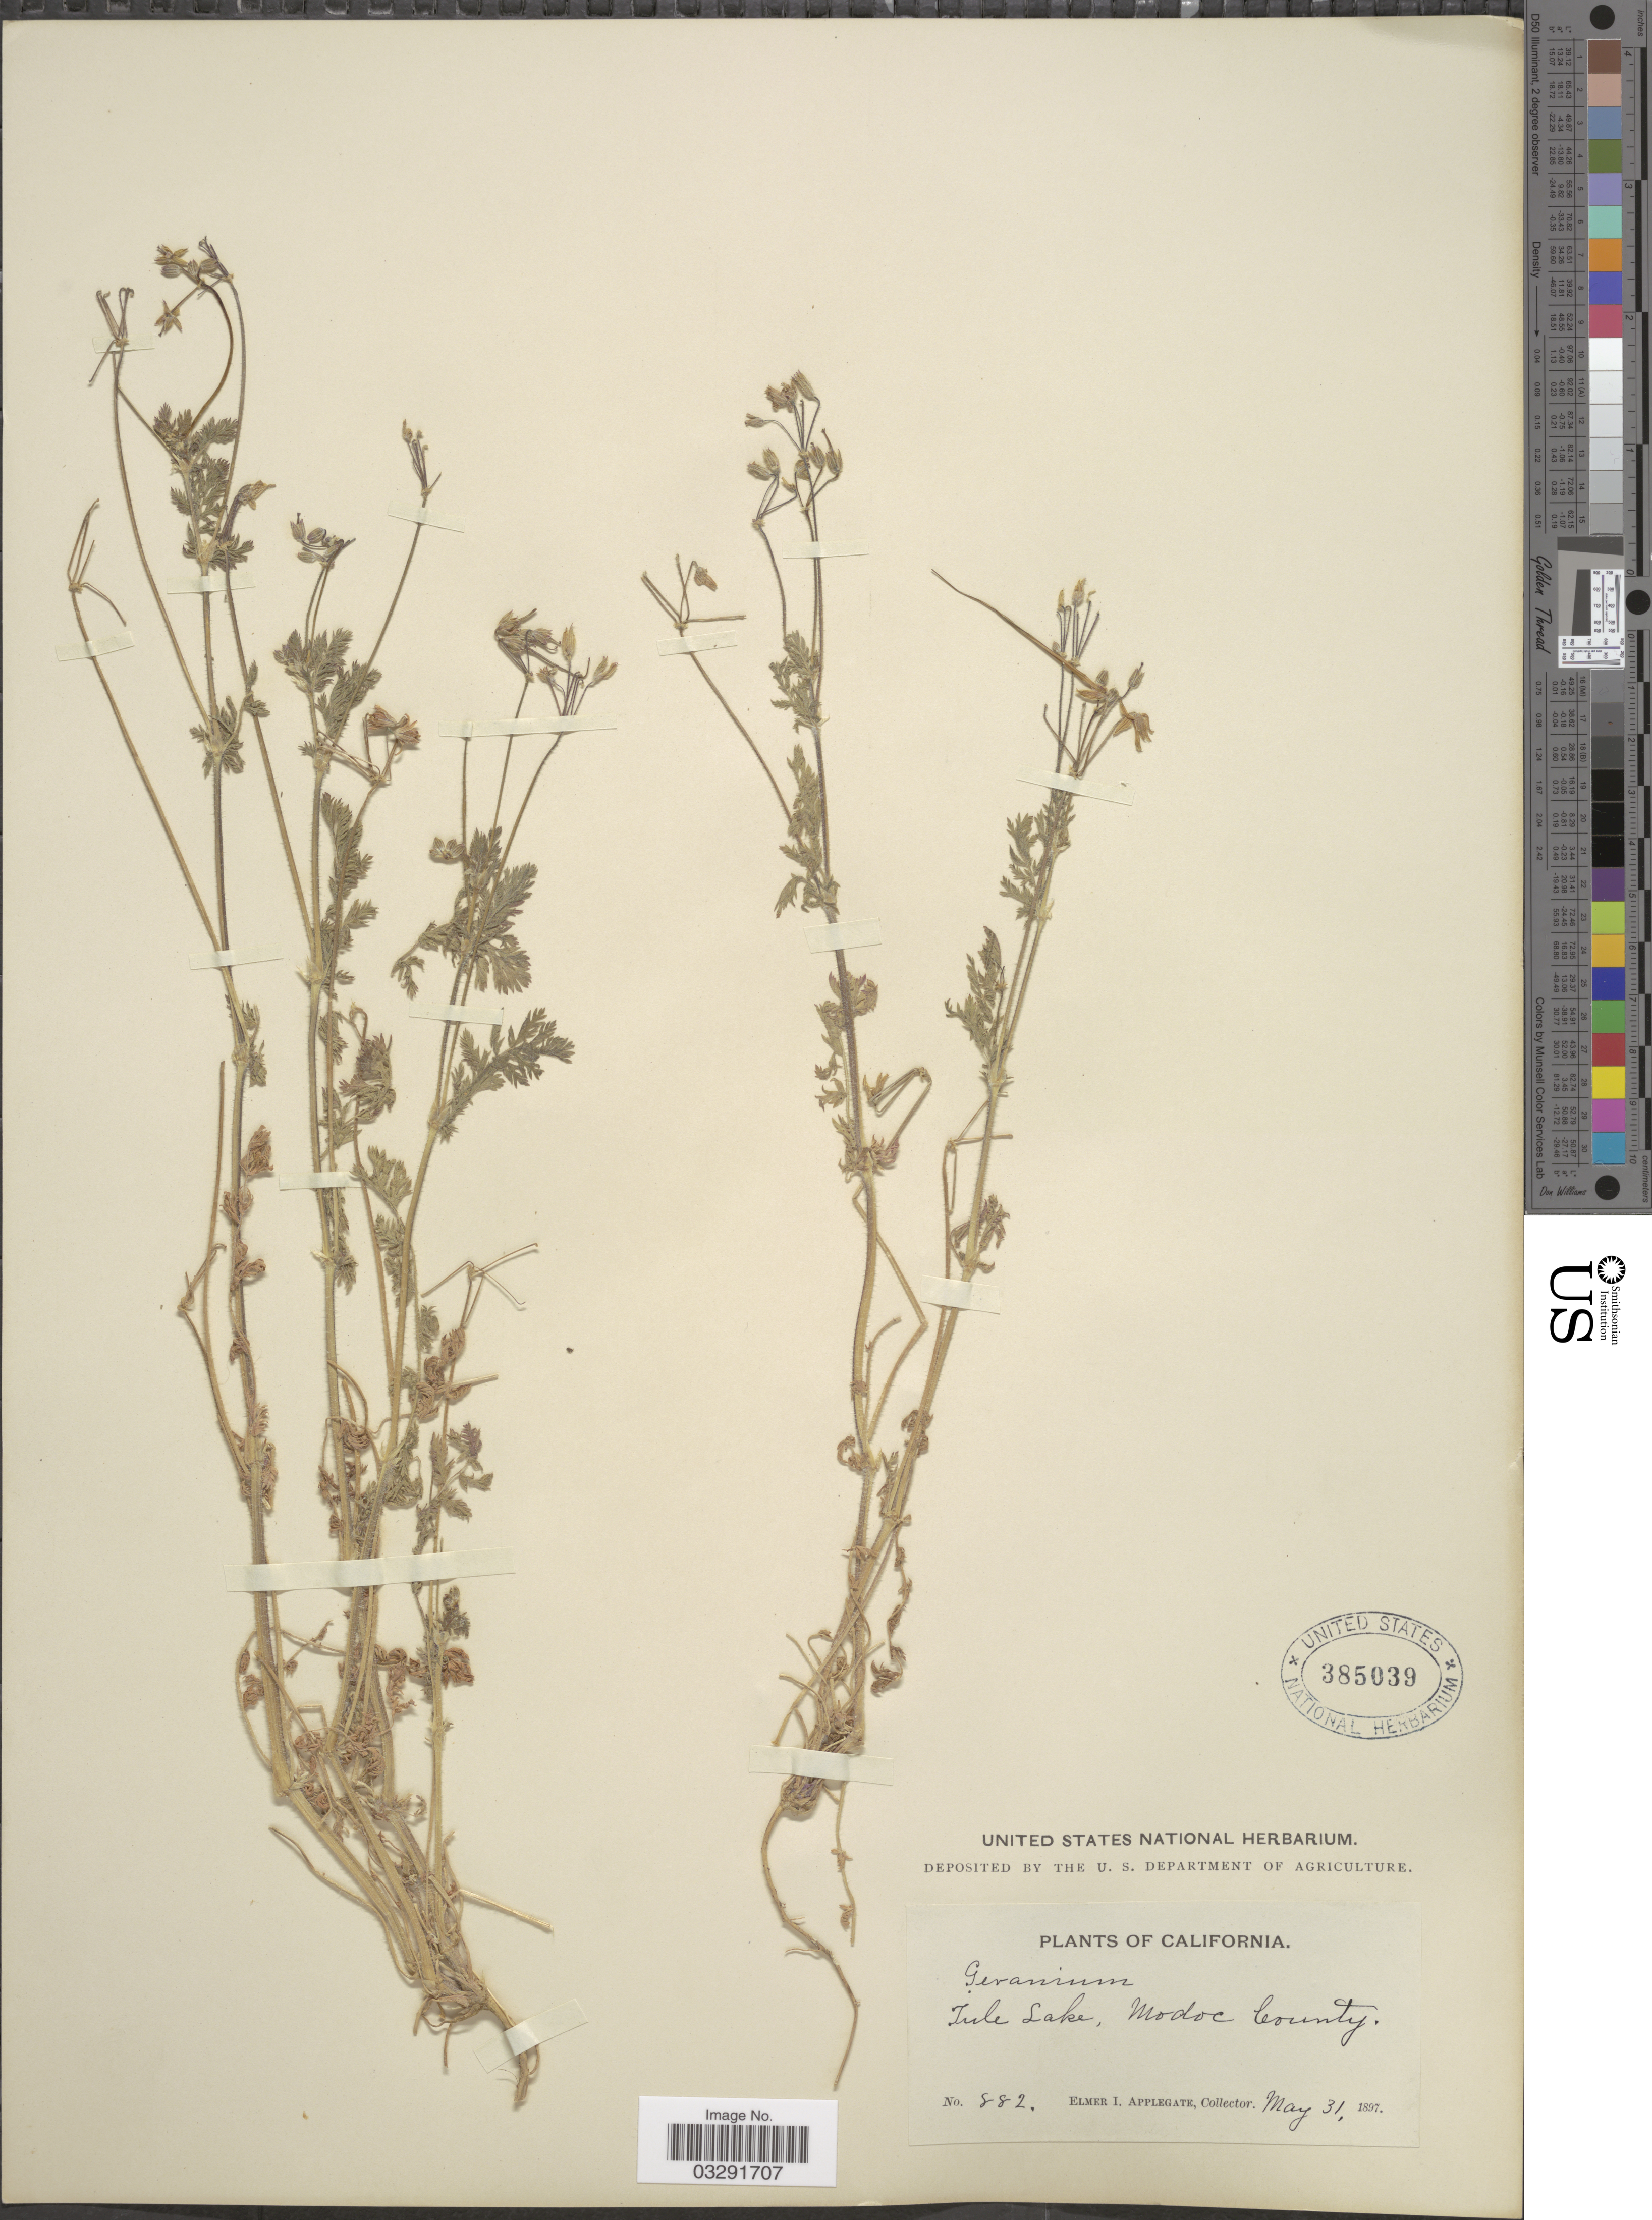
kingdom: Plantae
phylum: Tracheophyta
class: Magnoliopsida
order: Geraniales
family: Geraniaceae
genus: Erodium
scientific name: Erodium cicutarium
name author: (L.) L'Hér.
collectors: E. I. Applegate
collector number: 882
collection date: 1897-05-31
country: United States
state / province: California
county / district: Modoc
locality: Tule Lake, Modoc County.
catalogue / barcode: US 385039